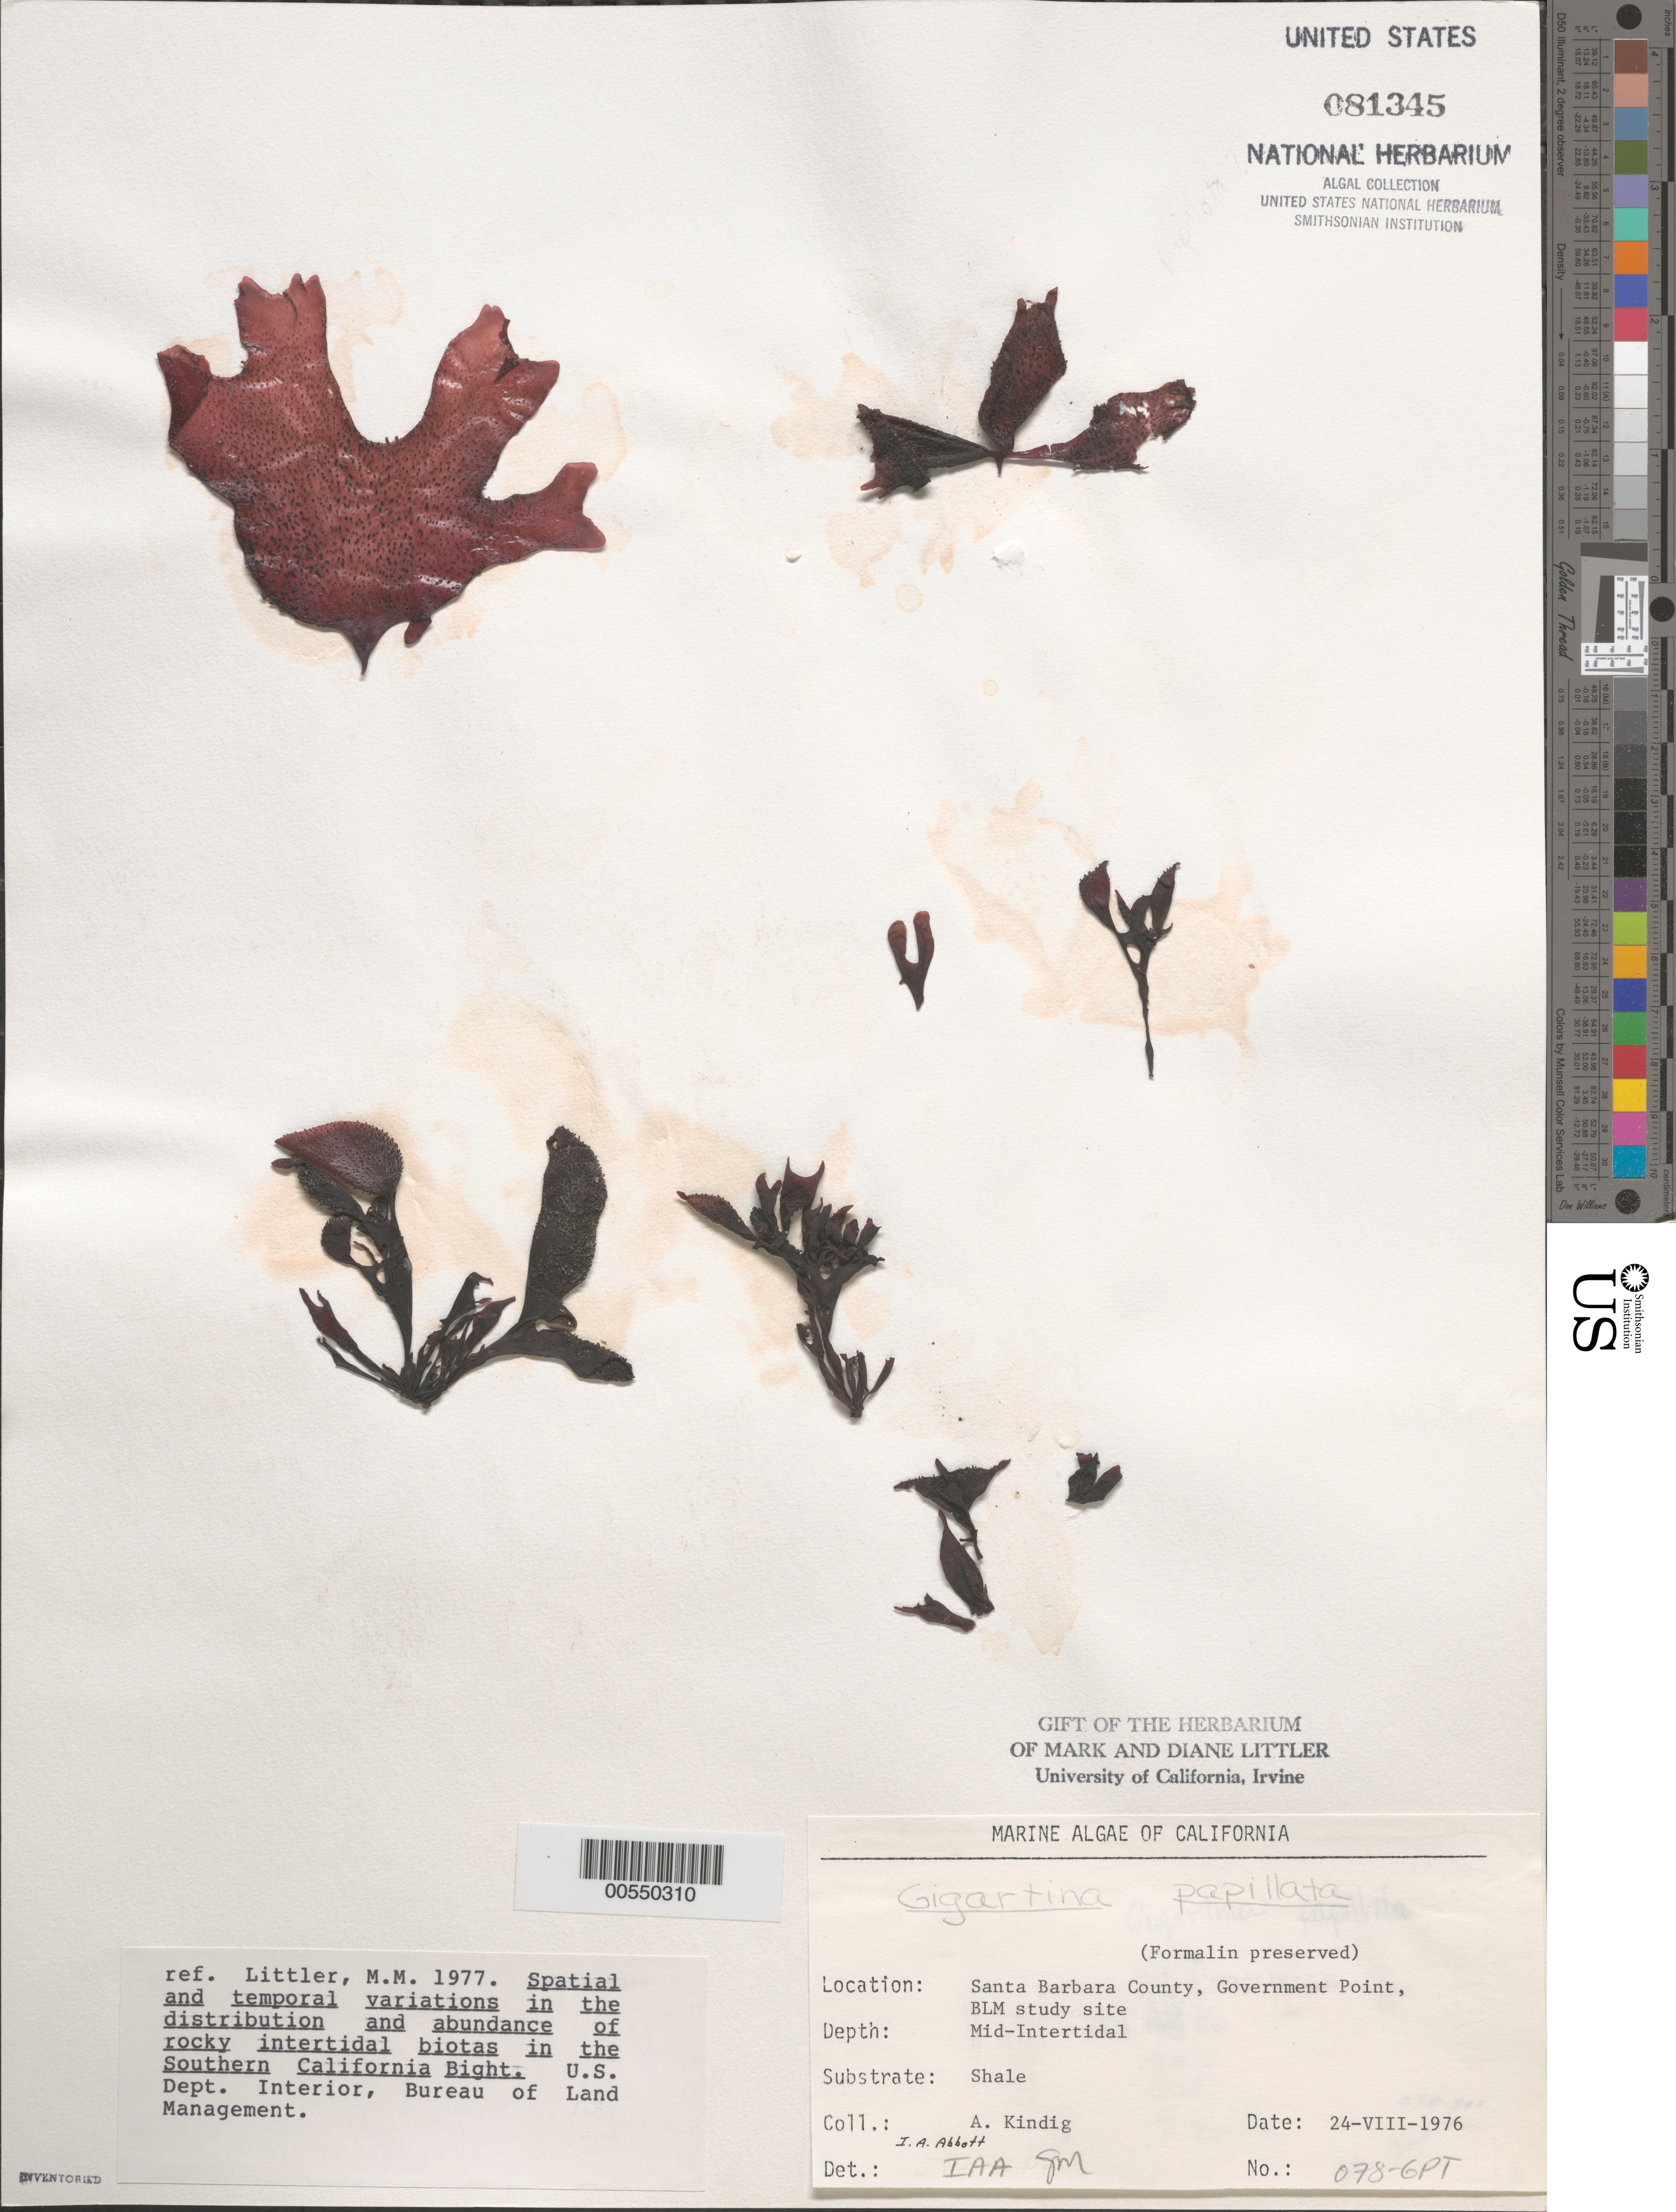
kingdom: Plantae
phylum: Rhodophyta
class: Florideophyceae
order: Gigartinales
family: Phyllophoraceae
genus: Mastocarpus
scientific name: Mastocarpus papillatus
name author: (C. Agardh) Kütz.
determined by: Algae name updating Project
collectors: A. Kindig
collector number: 078-GPT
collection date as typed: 24 Aug 1976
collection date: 1976-08-24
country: United States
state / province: California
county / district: Santa Barbara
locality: Government Point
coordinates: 34 26'31"N, 120 24'06"W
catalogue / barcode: US 81345